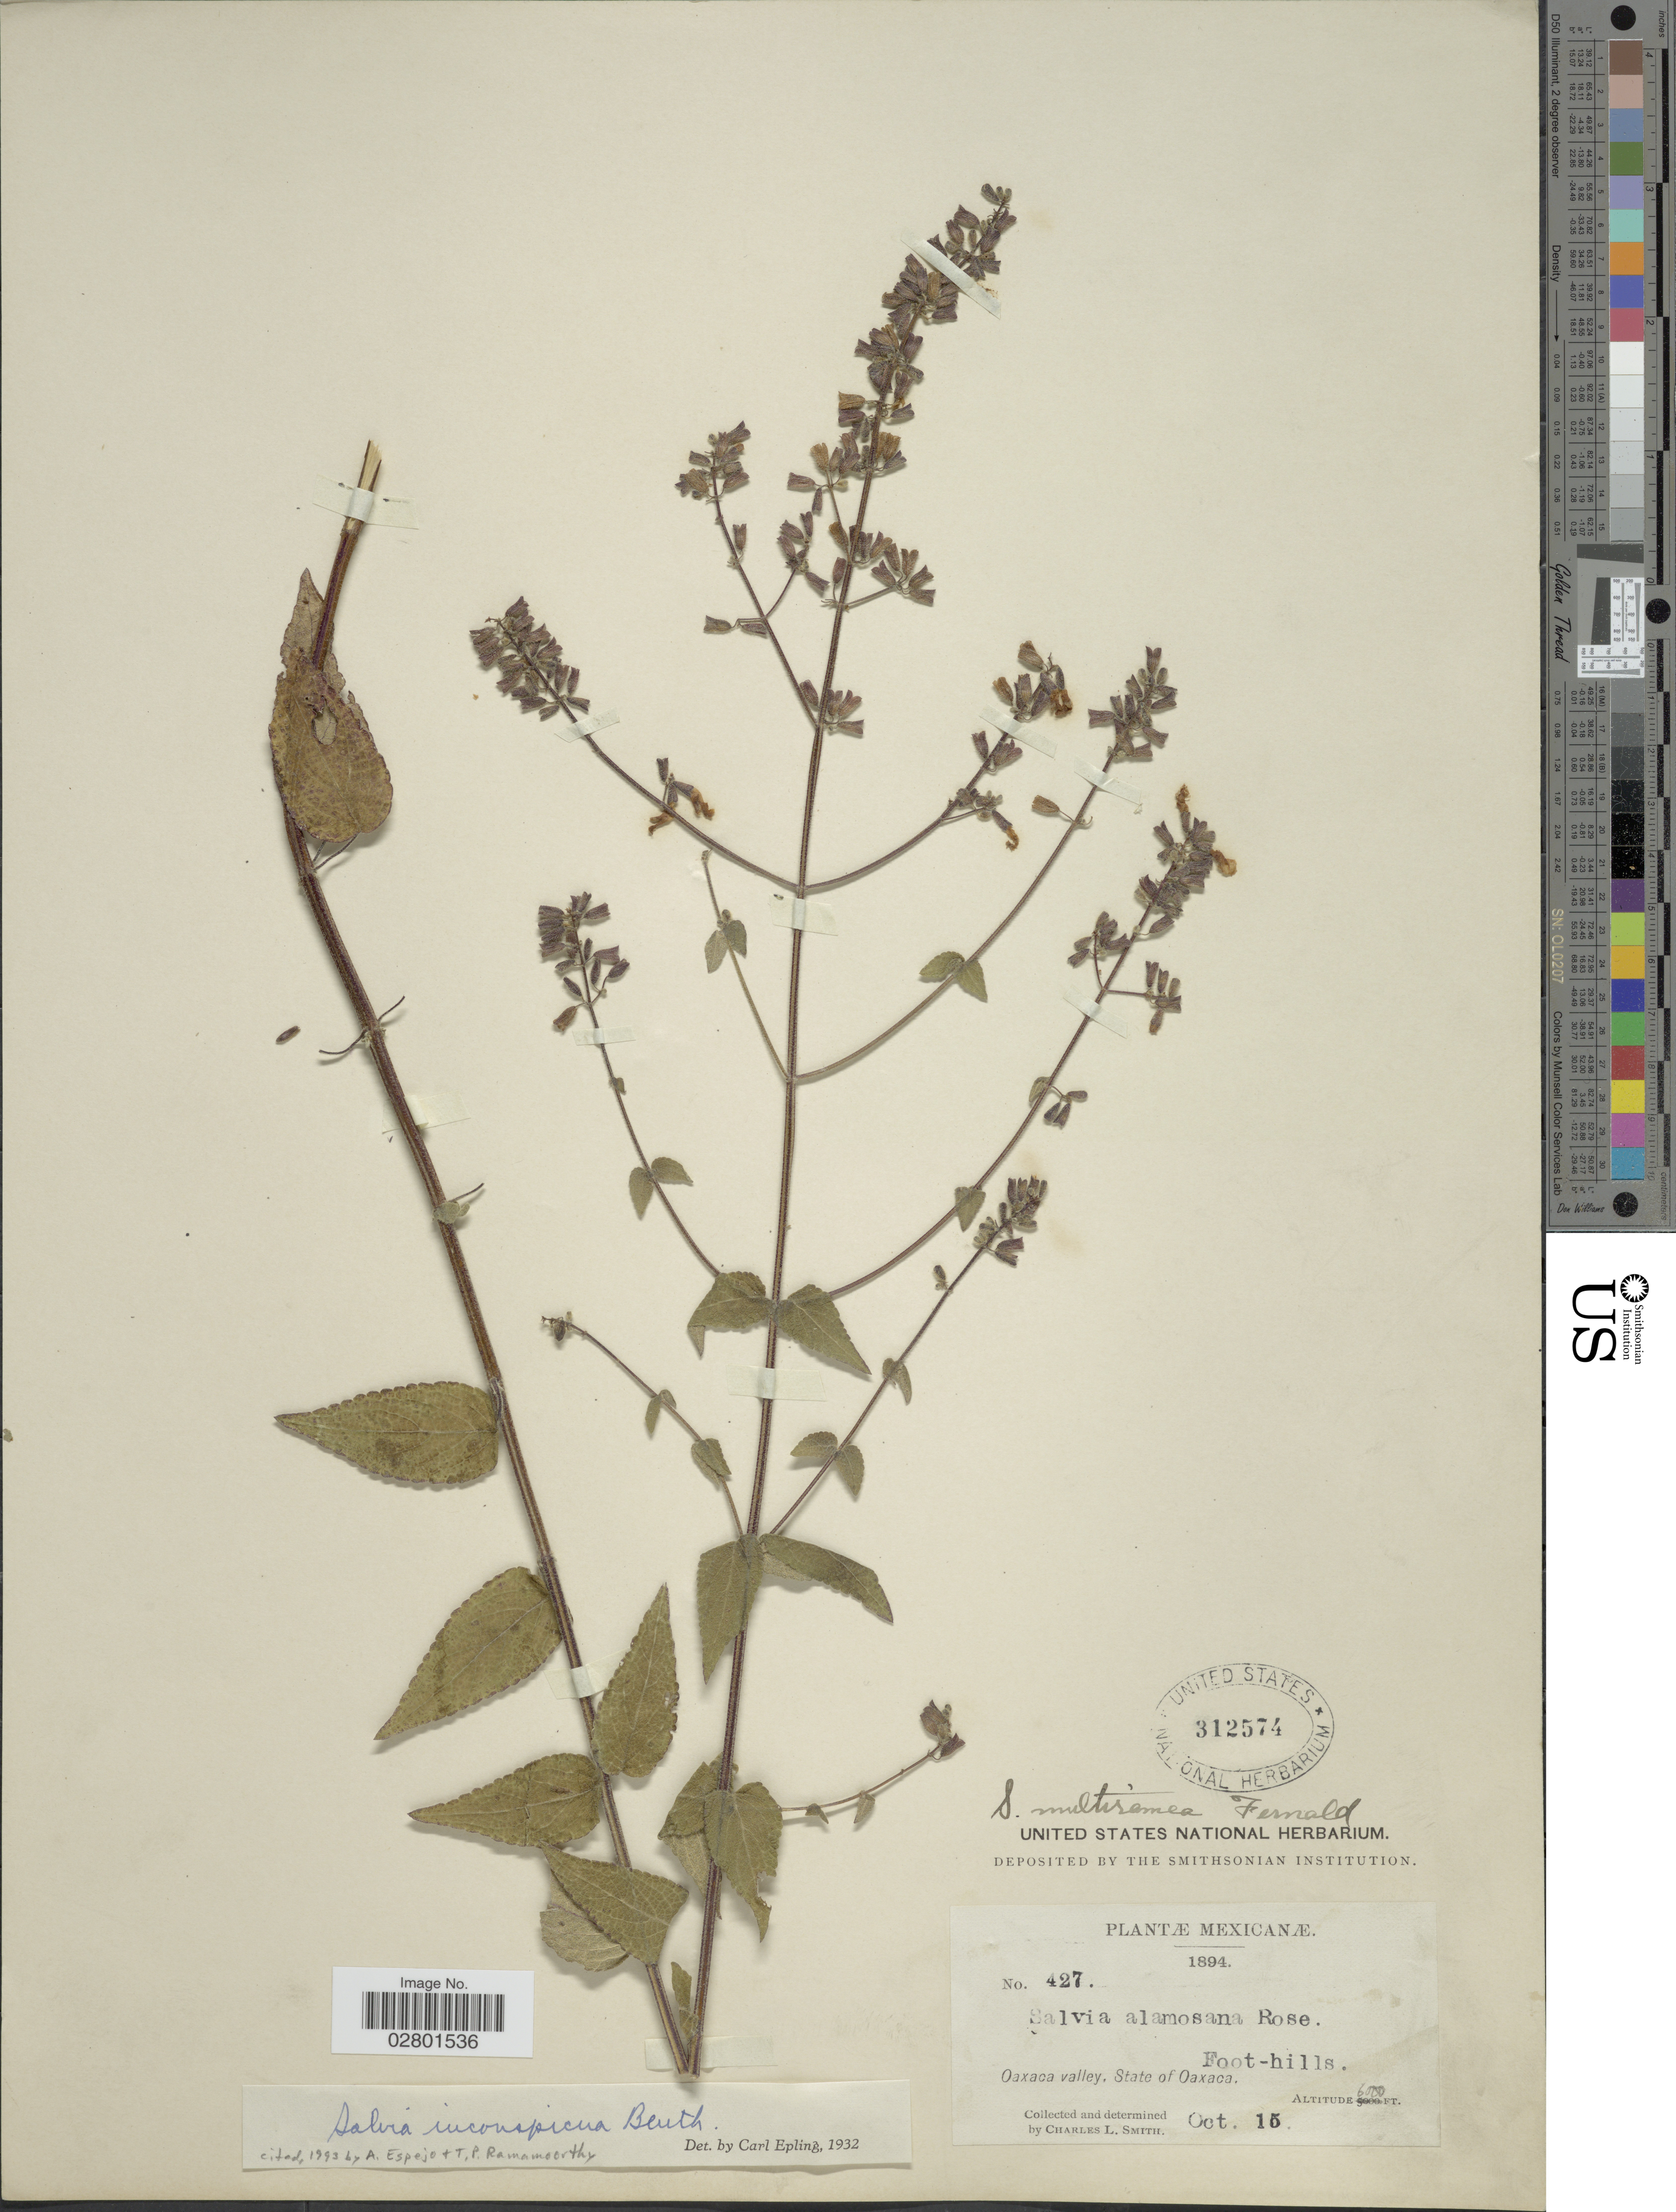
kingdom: Plantae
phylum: Tracheophyta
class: Magnoliopsida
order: Lamiales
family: Lamiaceae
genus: Salvia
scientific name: Salvia inconspicua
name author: Benth.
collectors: C. L. Smith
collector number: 427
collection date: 1894-10-15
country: Mexico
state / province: Oaxaca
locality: Oaxaca valley, Foot-hills.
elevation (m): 1829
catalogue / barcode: US 312574